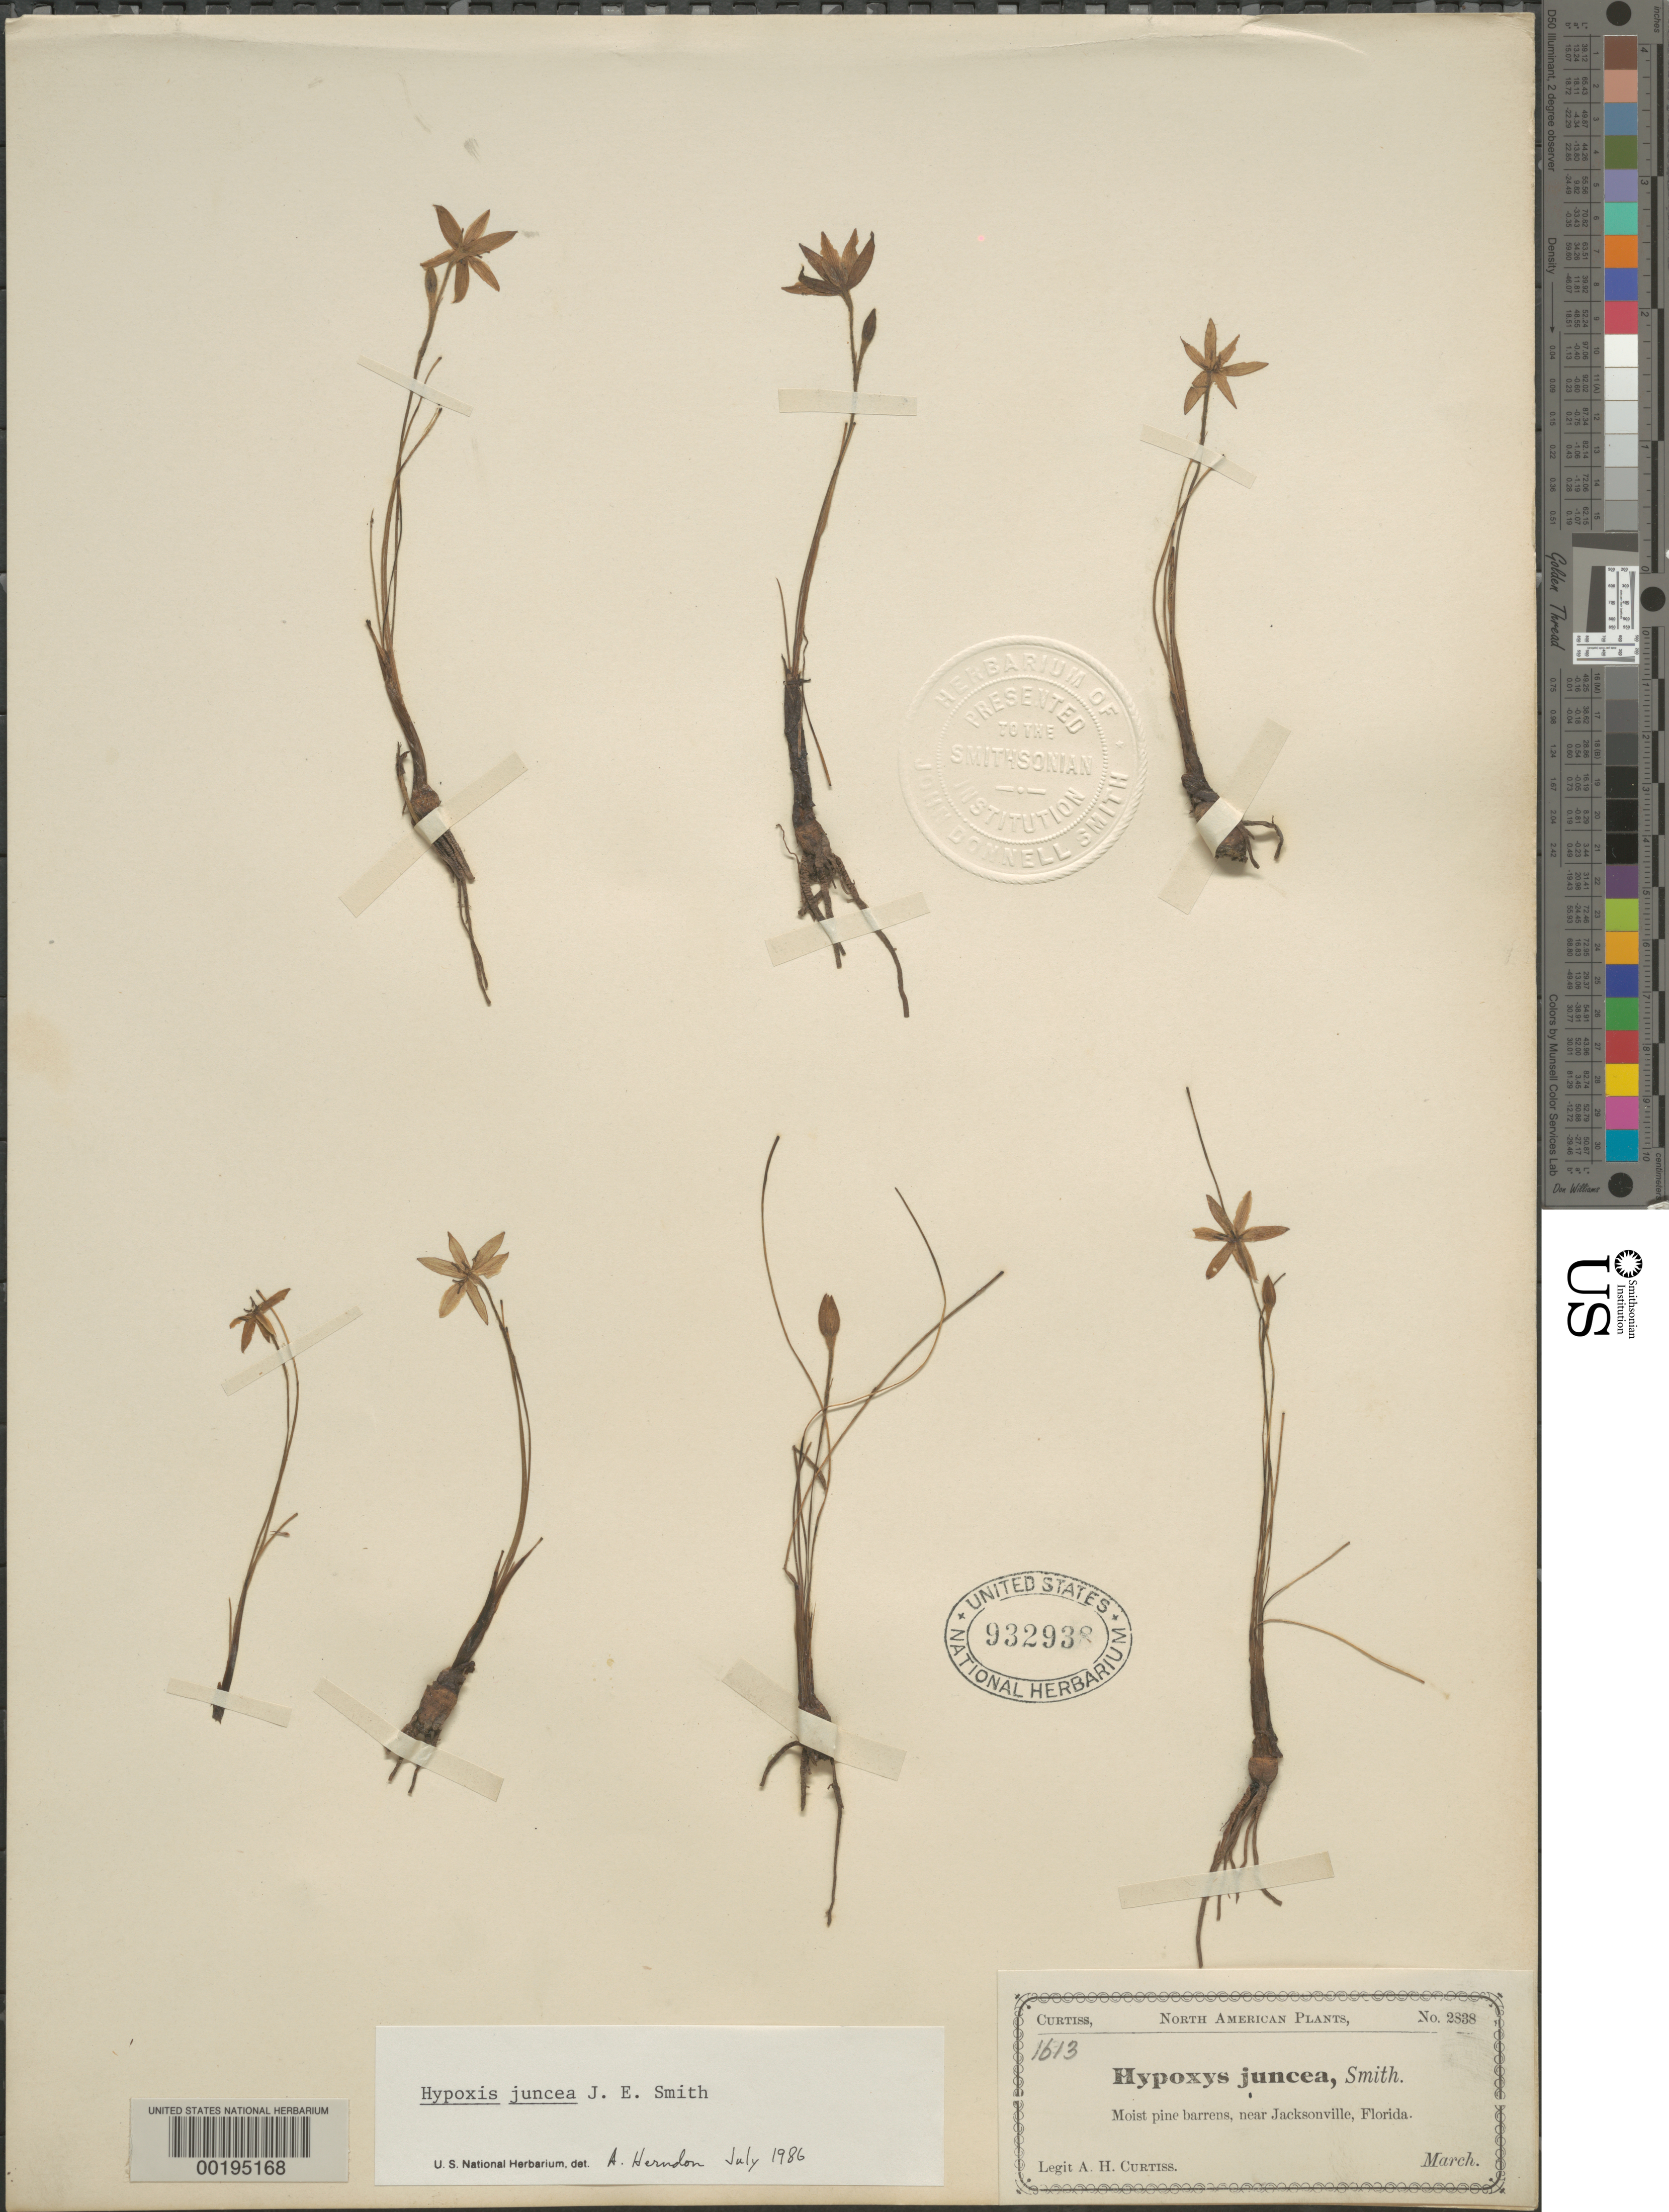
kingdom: Plantae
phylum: Tracheophyta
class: Liliopsida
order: Asparagales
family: Hypoxidaceae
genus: Hypoxis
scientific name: Hypoxis juncea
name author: Small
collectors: A. H. Curtiss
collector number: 1613 / 2838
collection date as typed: Mar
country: United States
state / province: Florida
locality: Near jacksonville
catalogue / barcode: US 932938